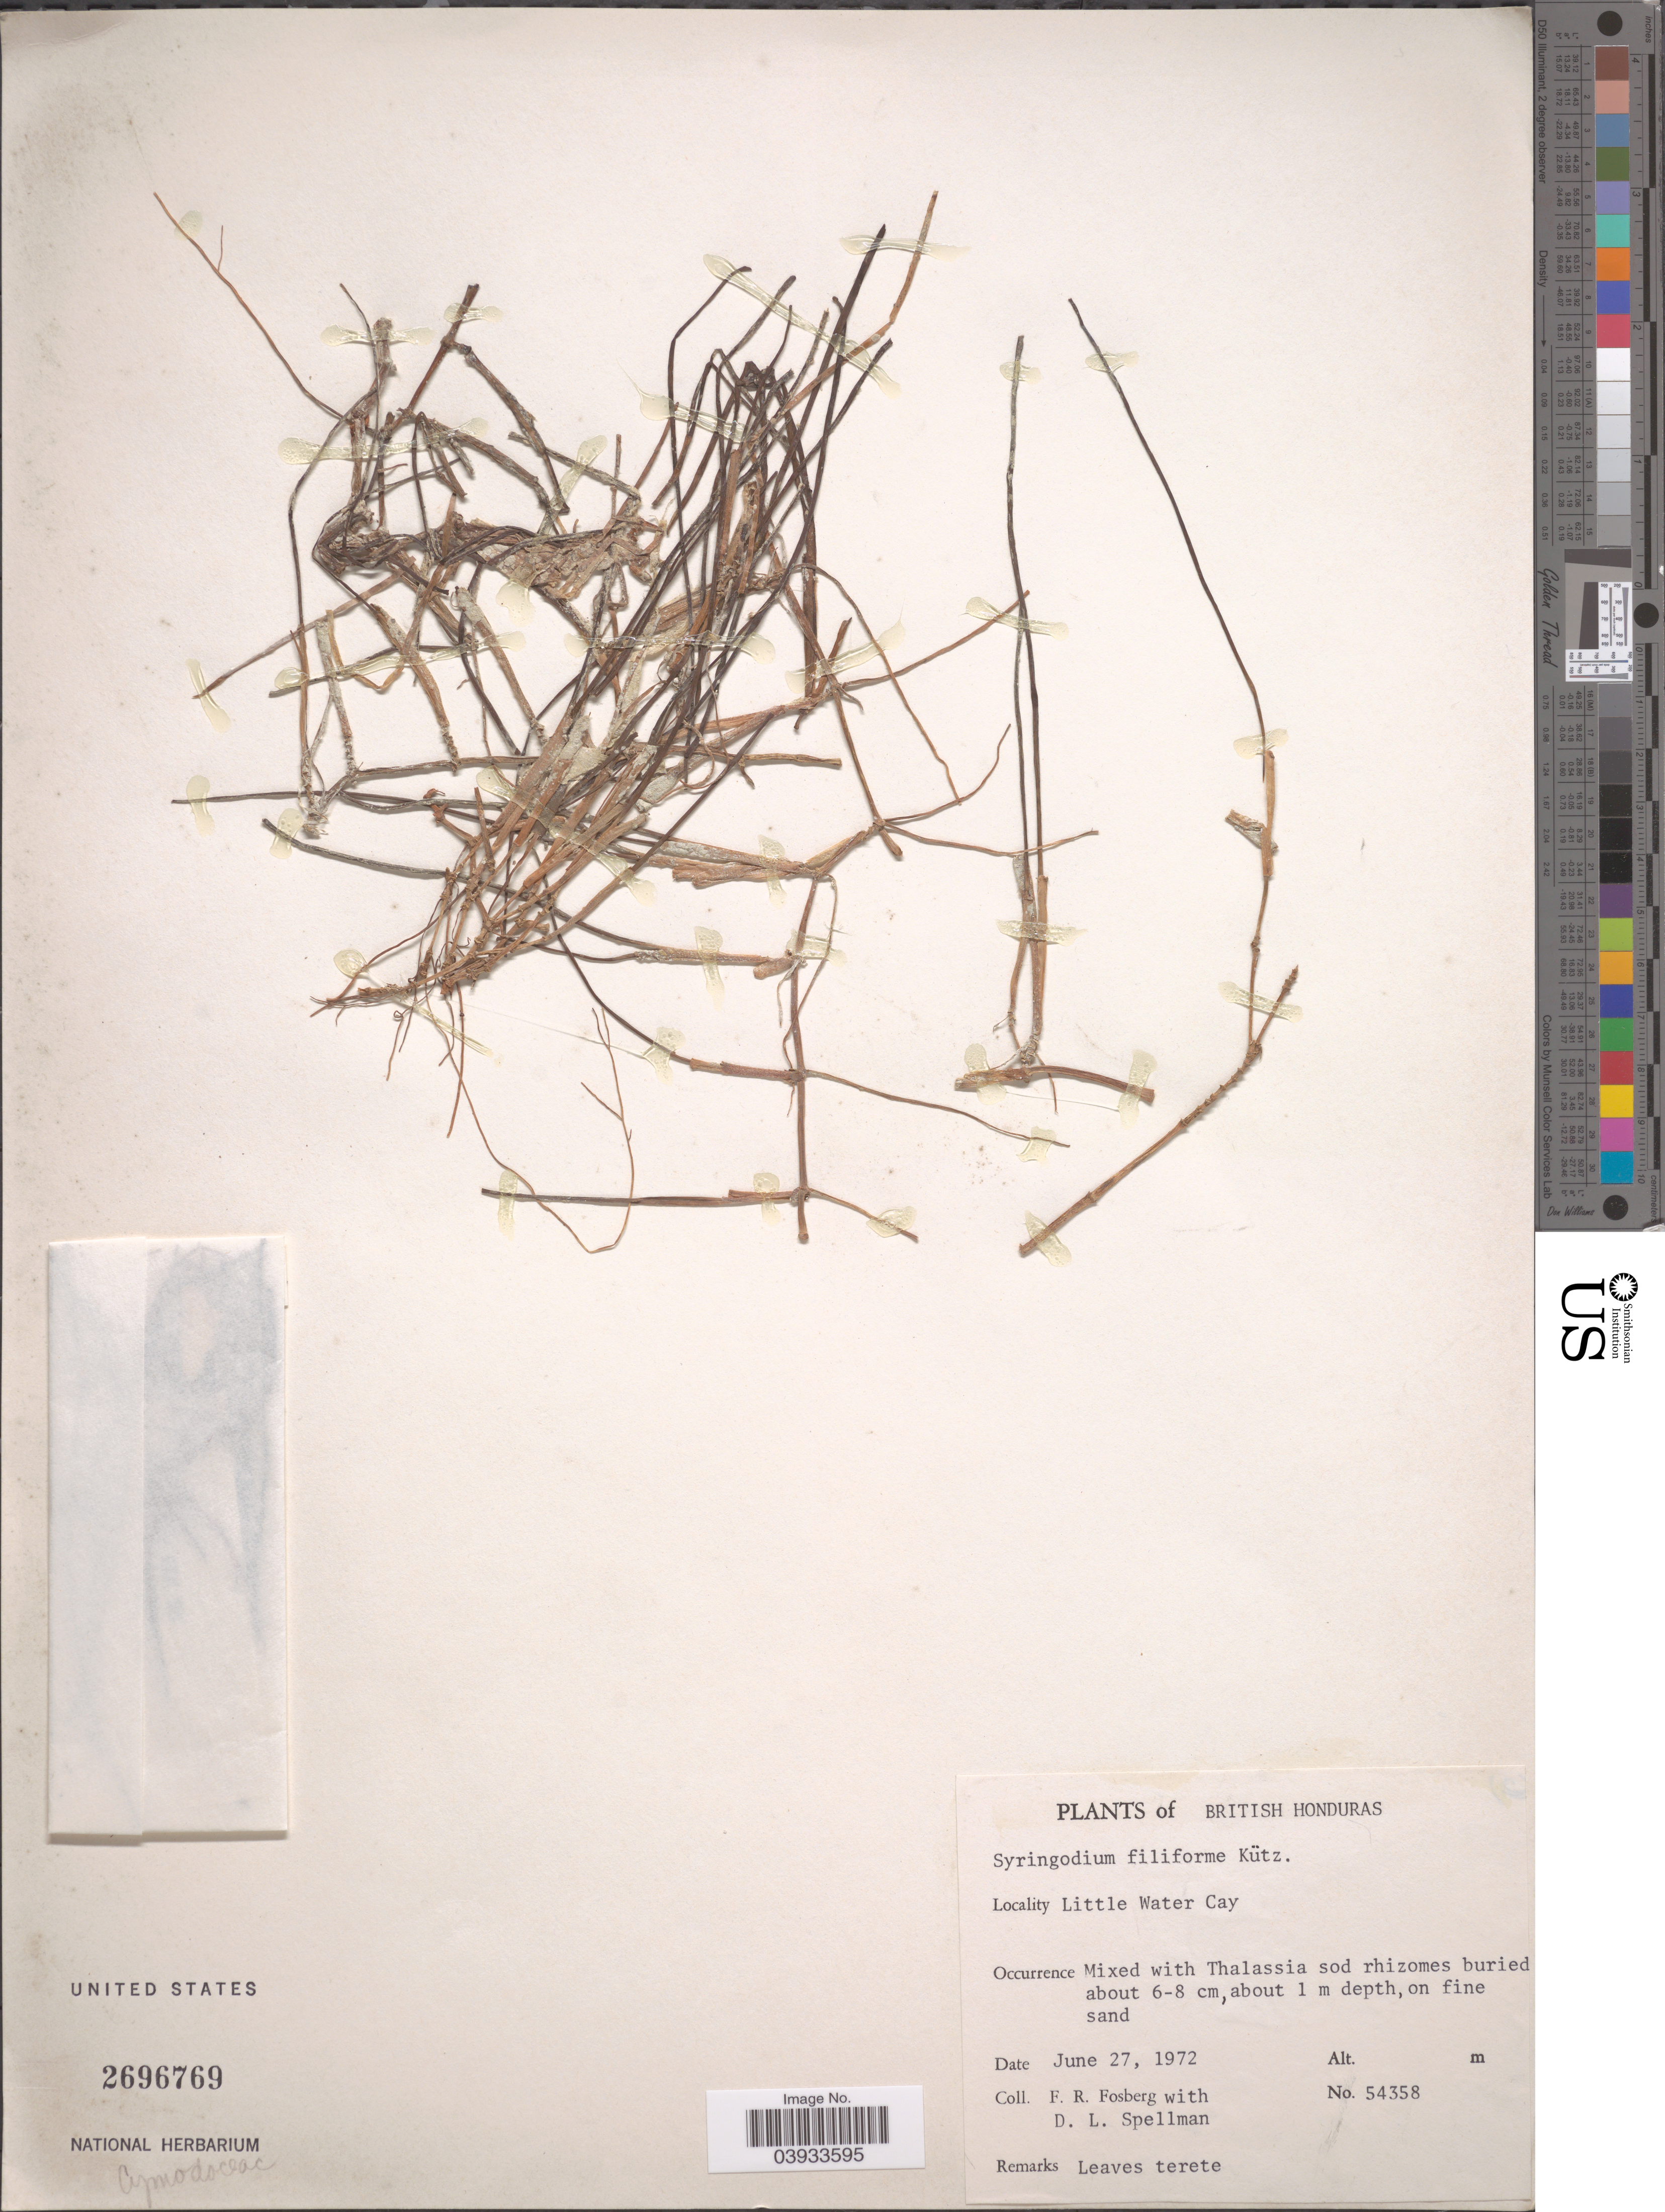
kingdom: Plantae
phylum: Tracheophyta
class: Liliopsida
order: Alismatales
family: Cymodoceaceae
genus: Syringodium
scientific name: Syringodium filiforme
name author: Kütz.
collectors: F. R. Fosberg & D. L. Spellman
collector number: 54358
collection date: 1972-06-27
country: Belize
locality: British Honduras. Little Water Cay.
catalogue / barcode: US 2696769